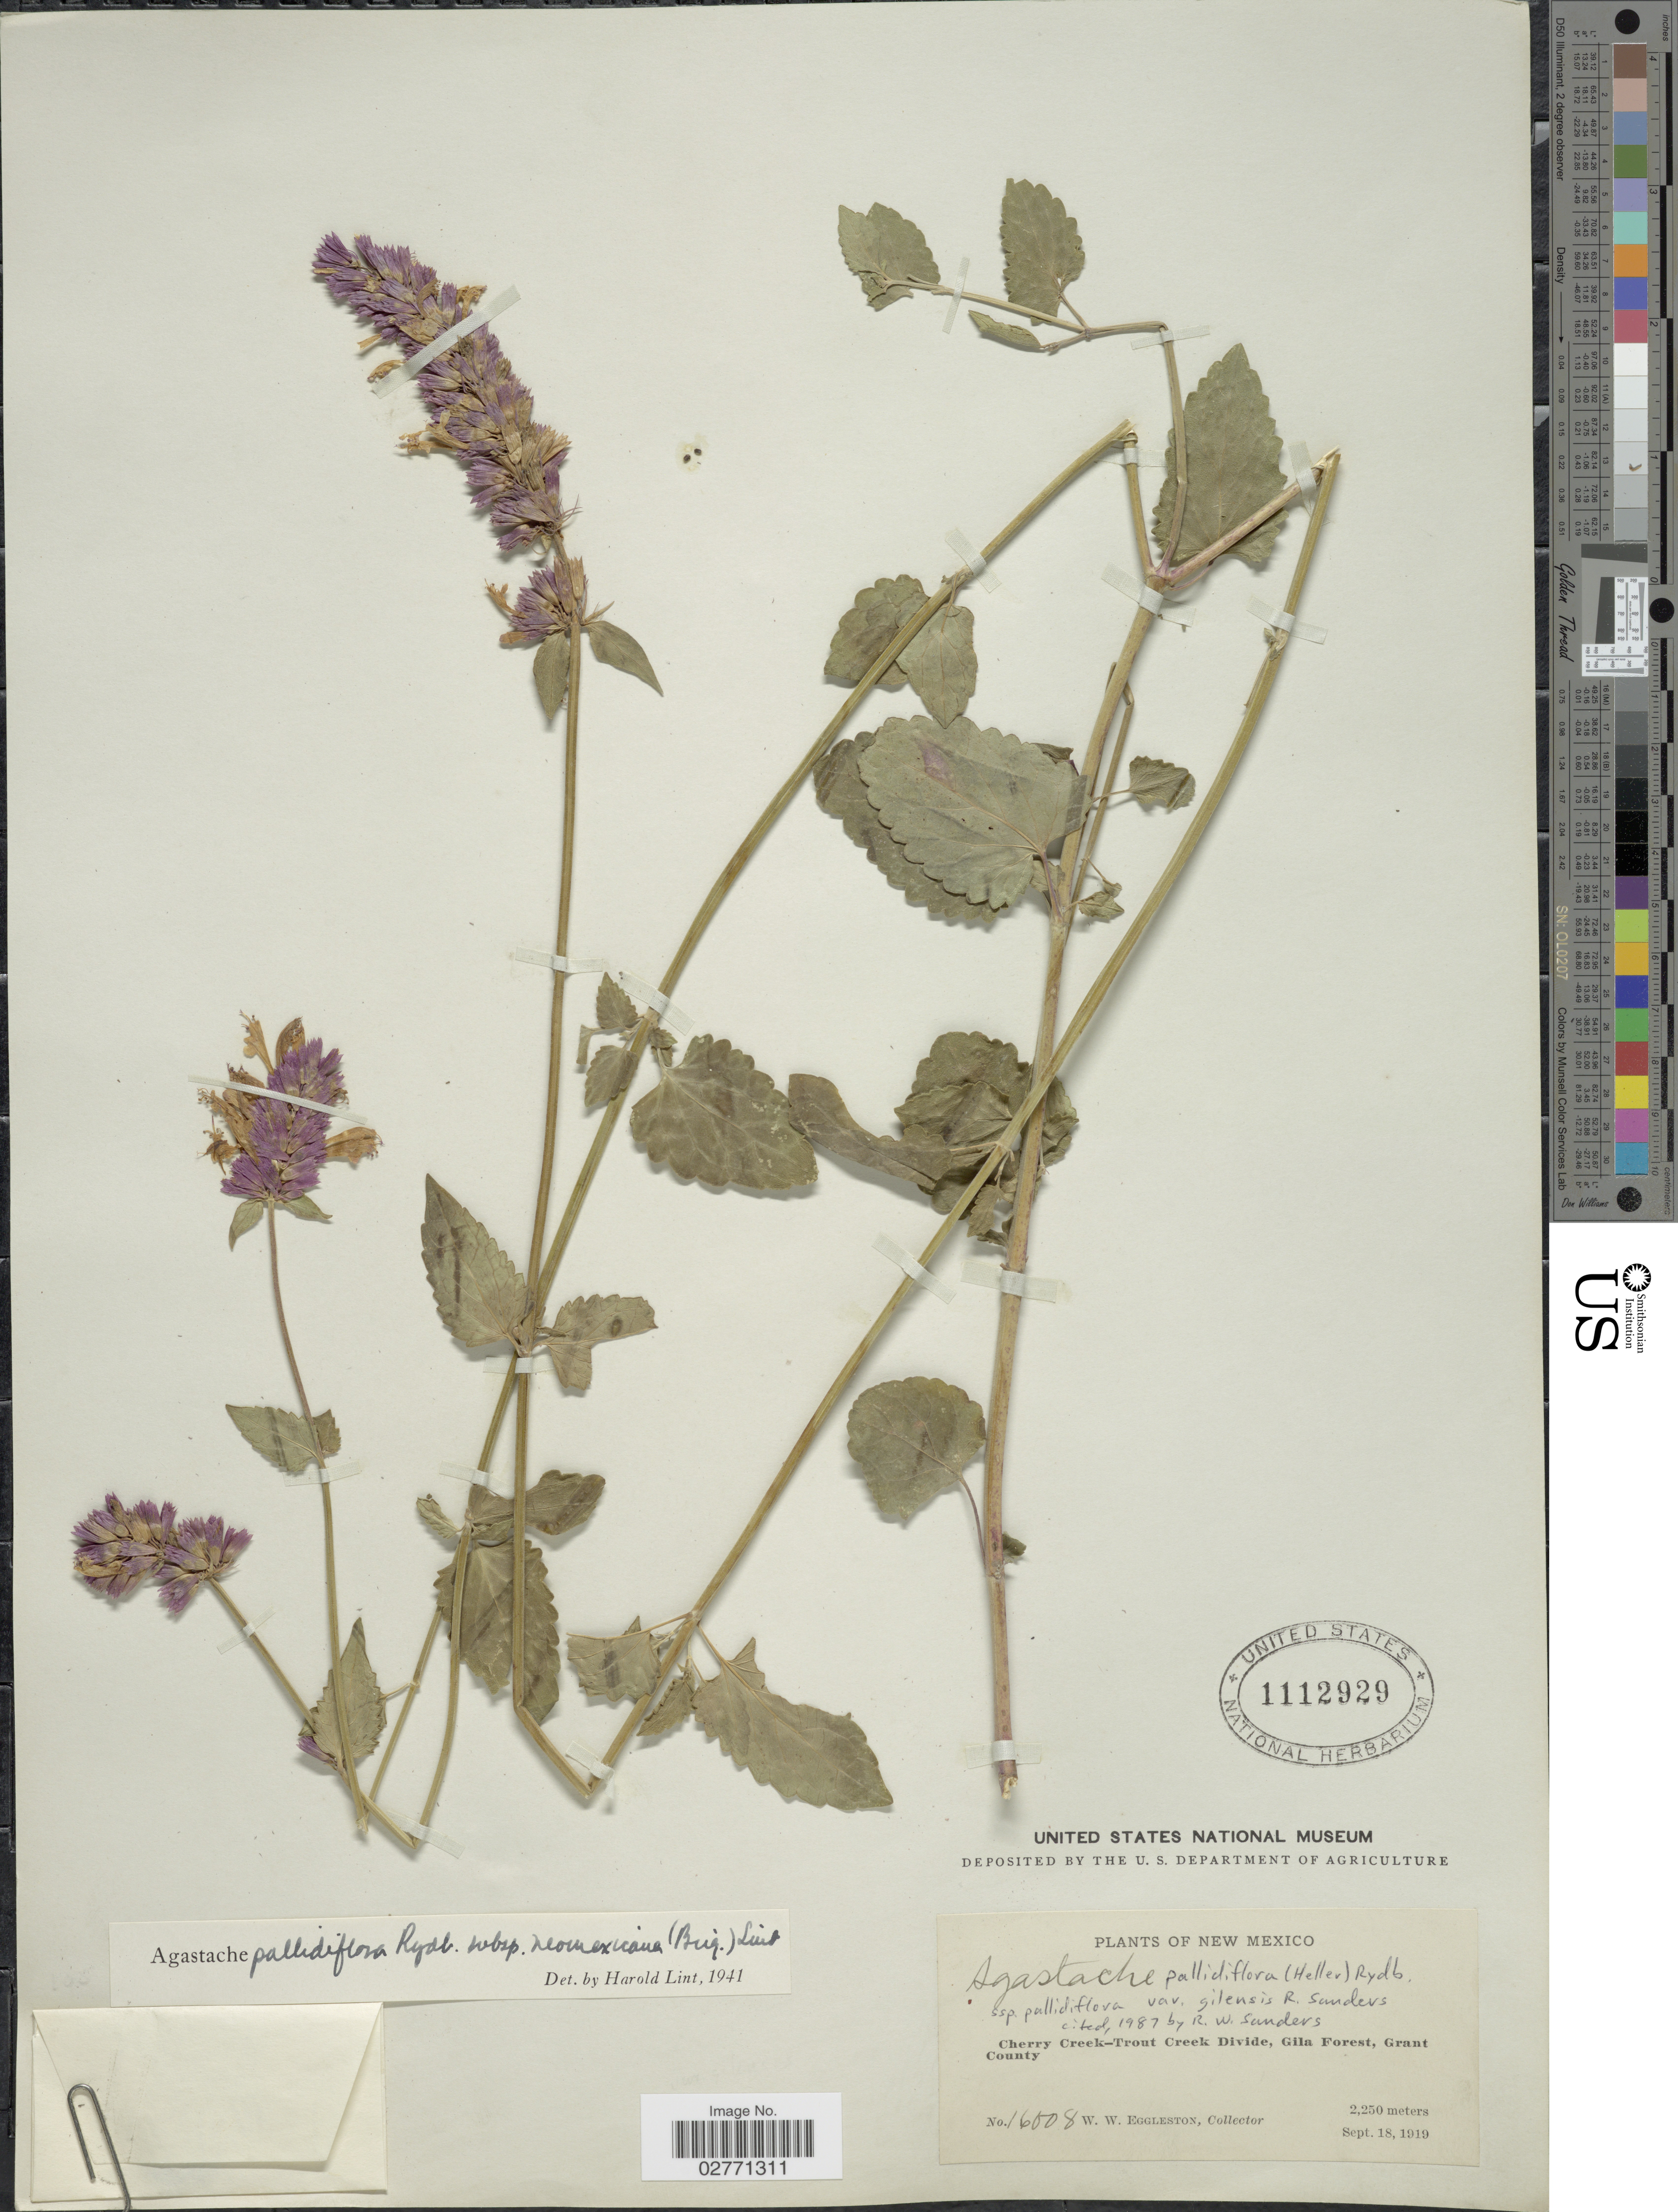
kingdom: Plantae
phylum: Tracheophyta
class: Magnoliopsida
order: Lamiales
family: Lamiaceae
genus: Agastache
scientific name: Agastache pallidiflora var. gilensis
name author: R. W. Sanders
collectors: W. W. Eggleston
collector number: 16008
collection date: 1919-09-18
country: United States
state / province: New Mexico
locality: Cherry Creek-Trout Creek Divide, Gila Forest, Grant County.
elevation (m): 2250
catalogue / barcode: US 1112929